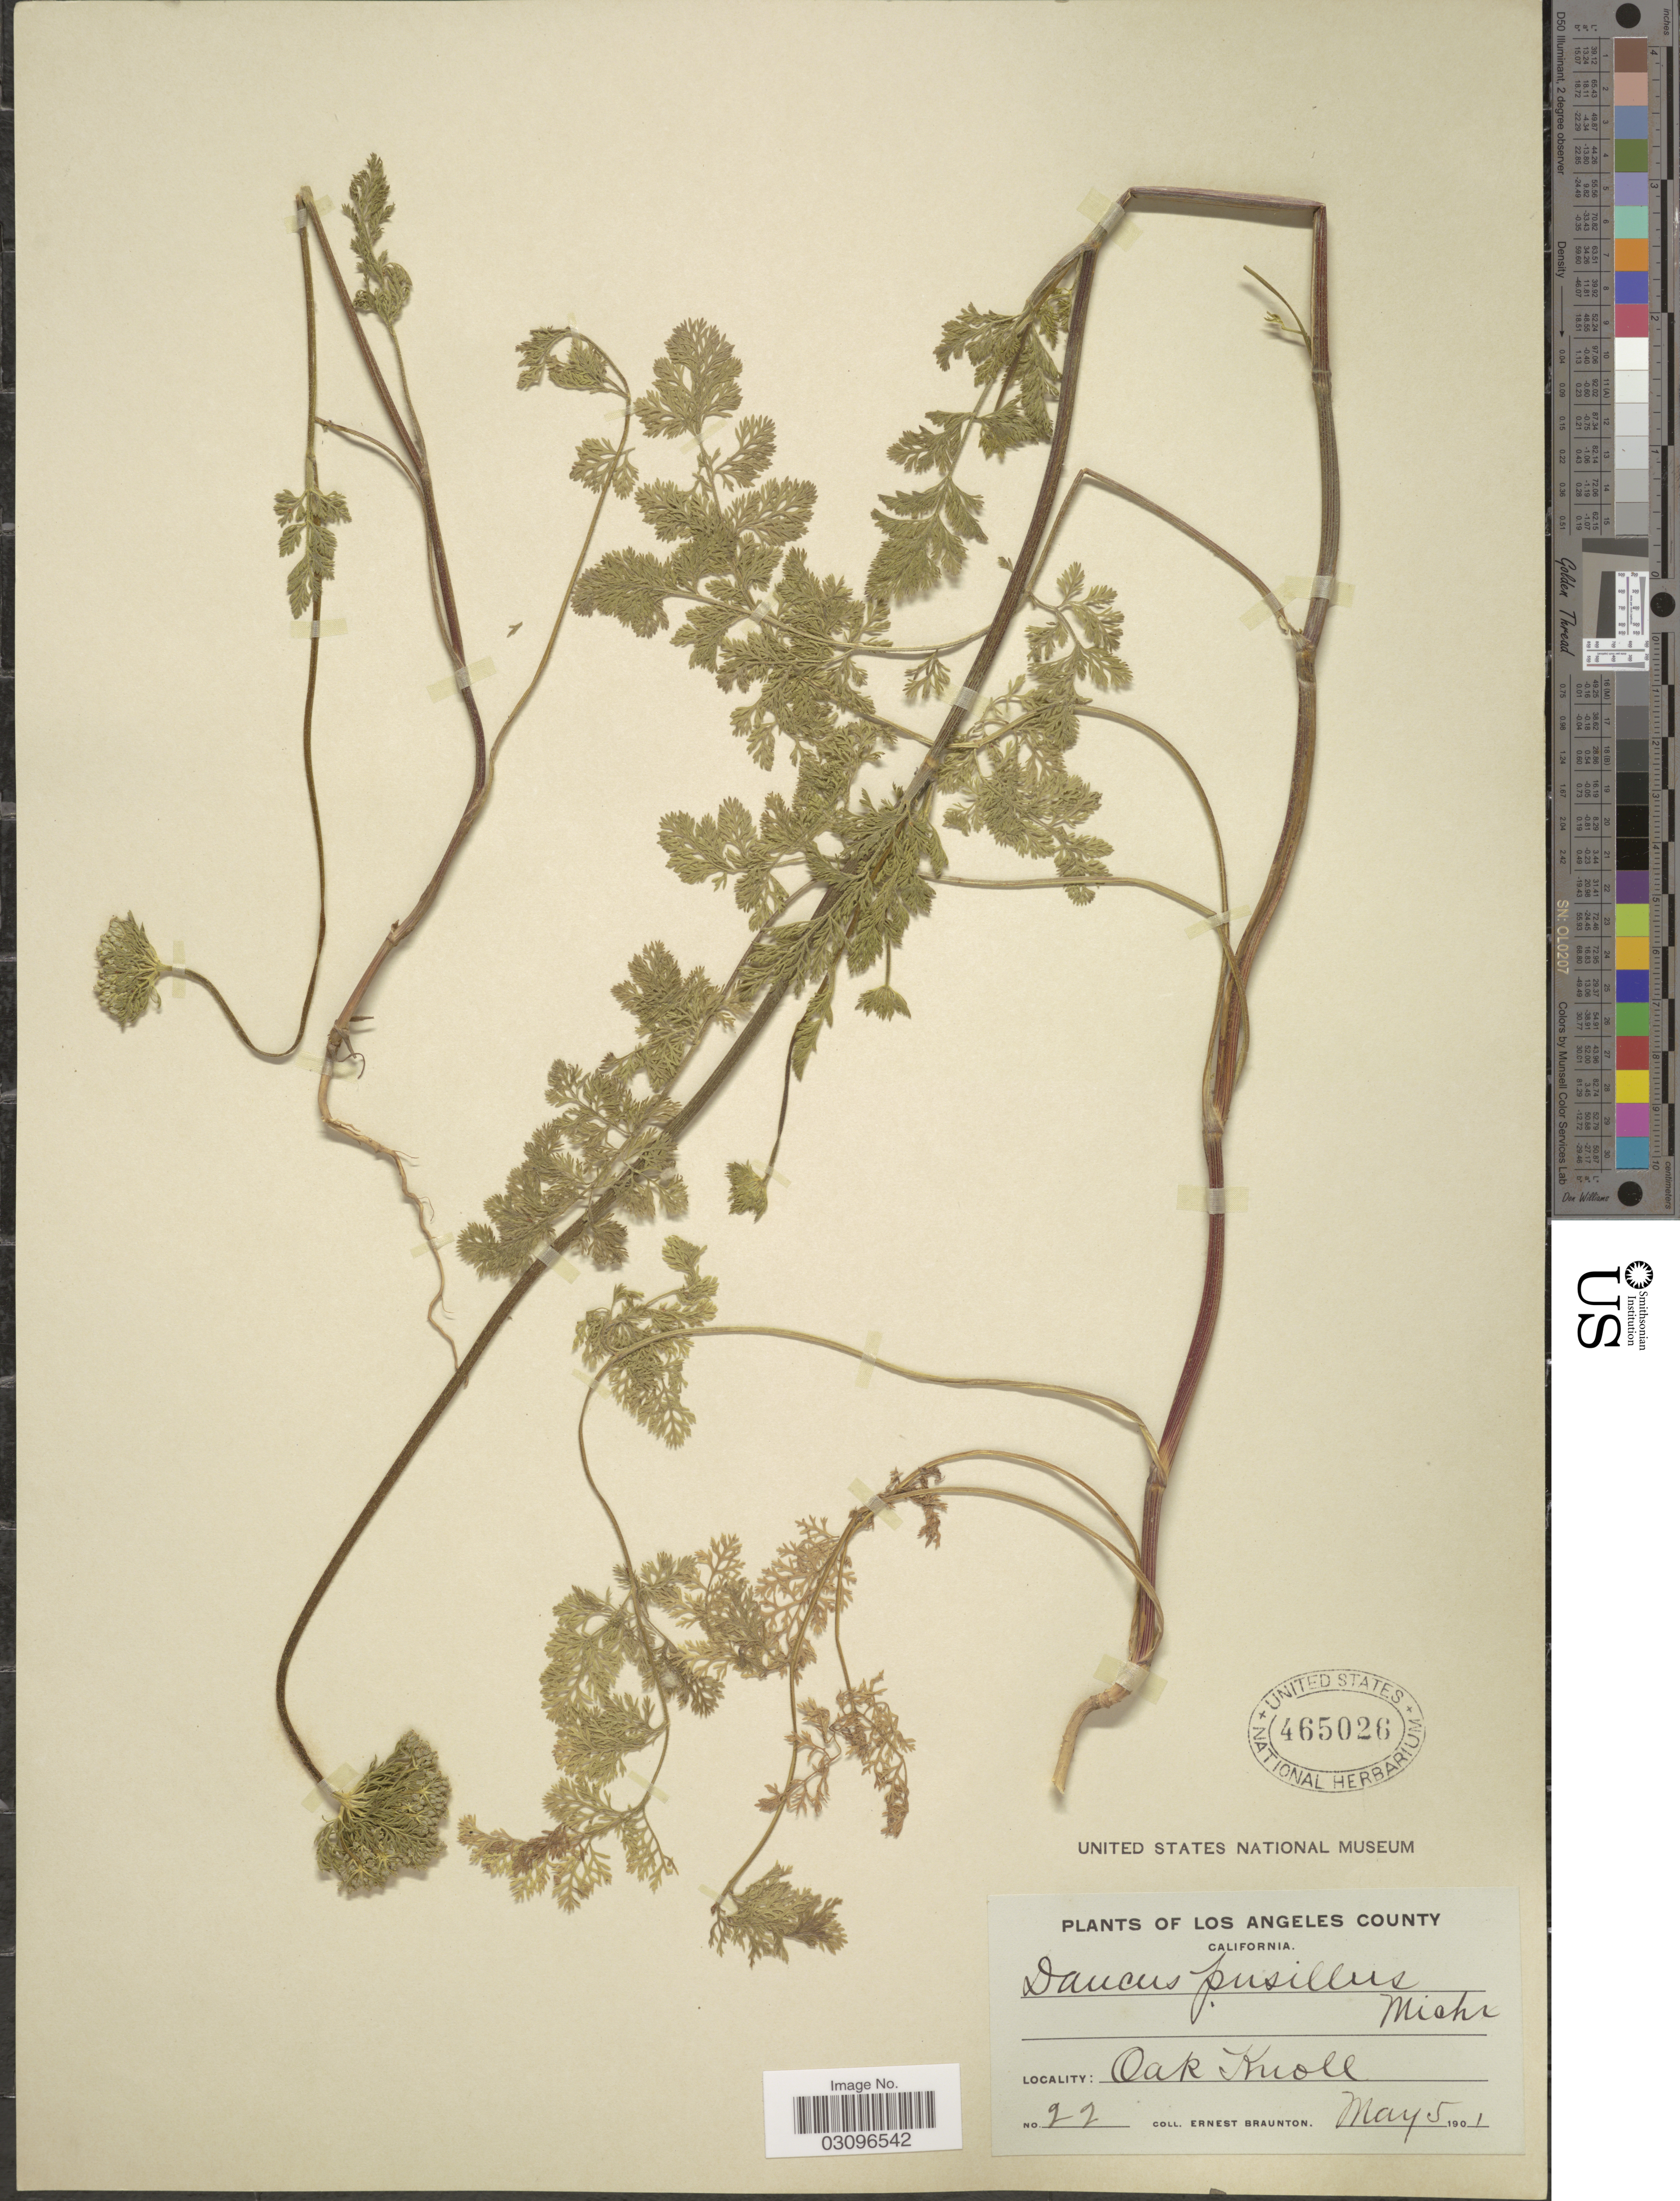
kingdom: Plantae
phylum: Tracheophyta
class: Magnoliopsida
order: Apiales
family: Apiaceae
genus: Daucus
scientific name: Daucus pusillus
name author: Michx.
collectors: E. Braunton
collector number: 22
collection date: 1901-05-05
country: United States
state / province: California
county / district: Los Angeles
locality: Los Angeles County, Oak Knoll.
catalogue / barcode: US 465026